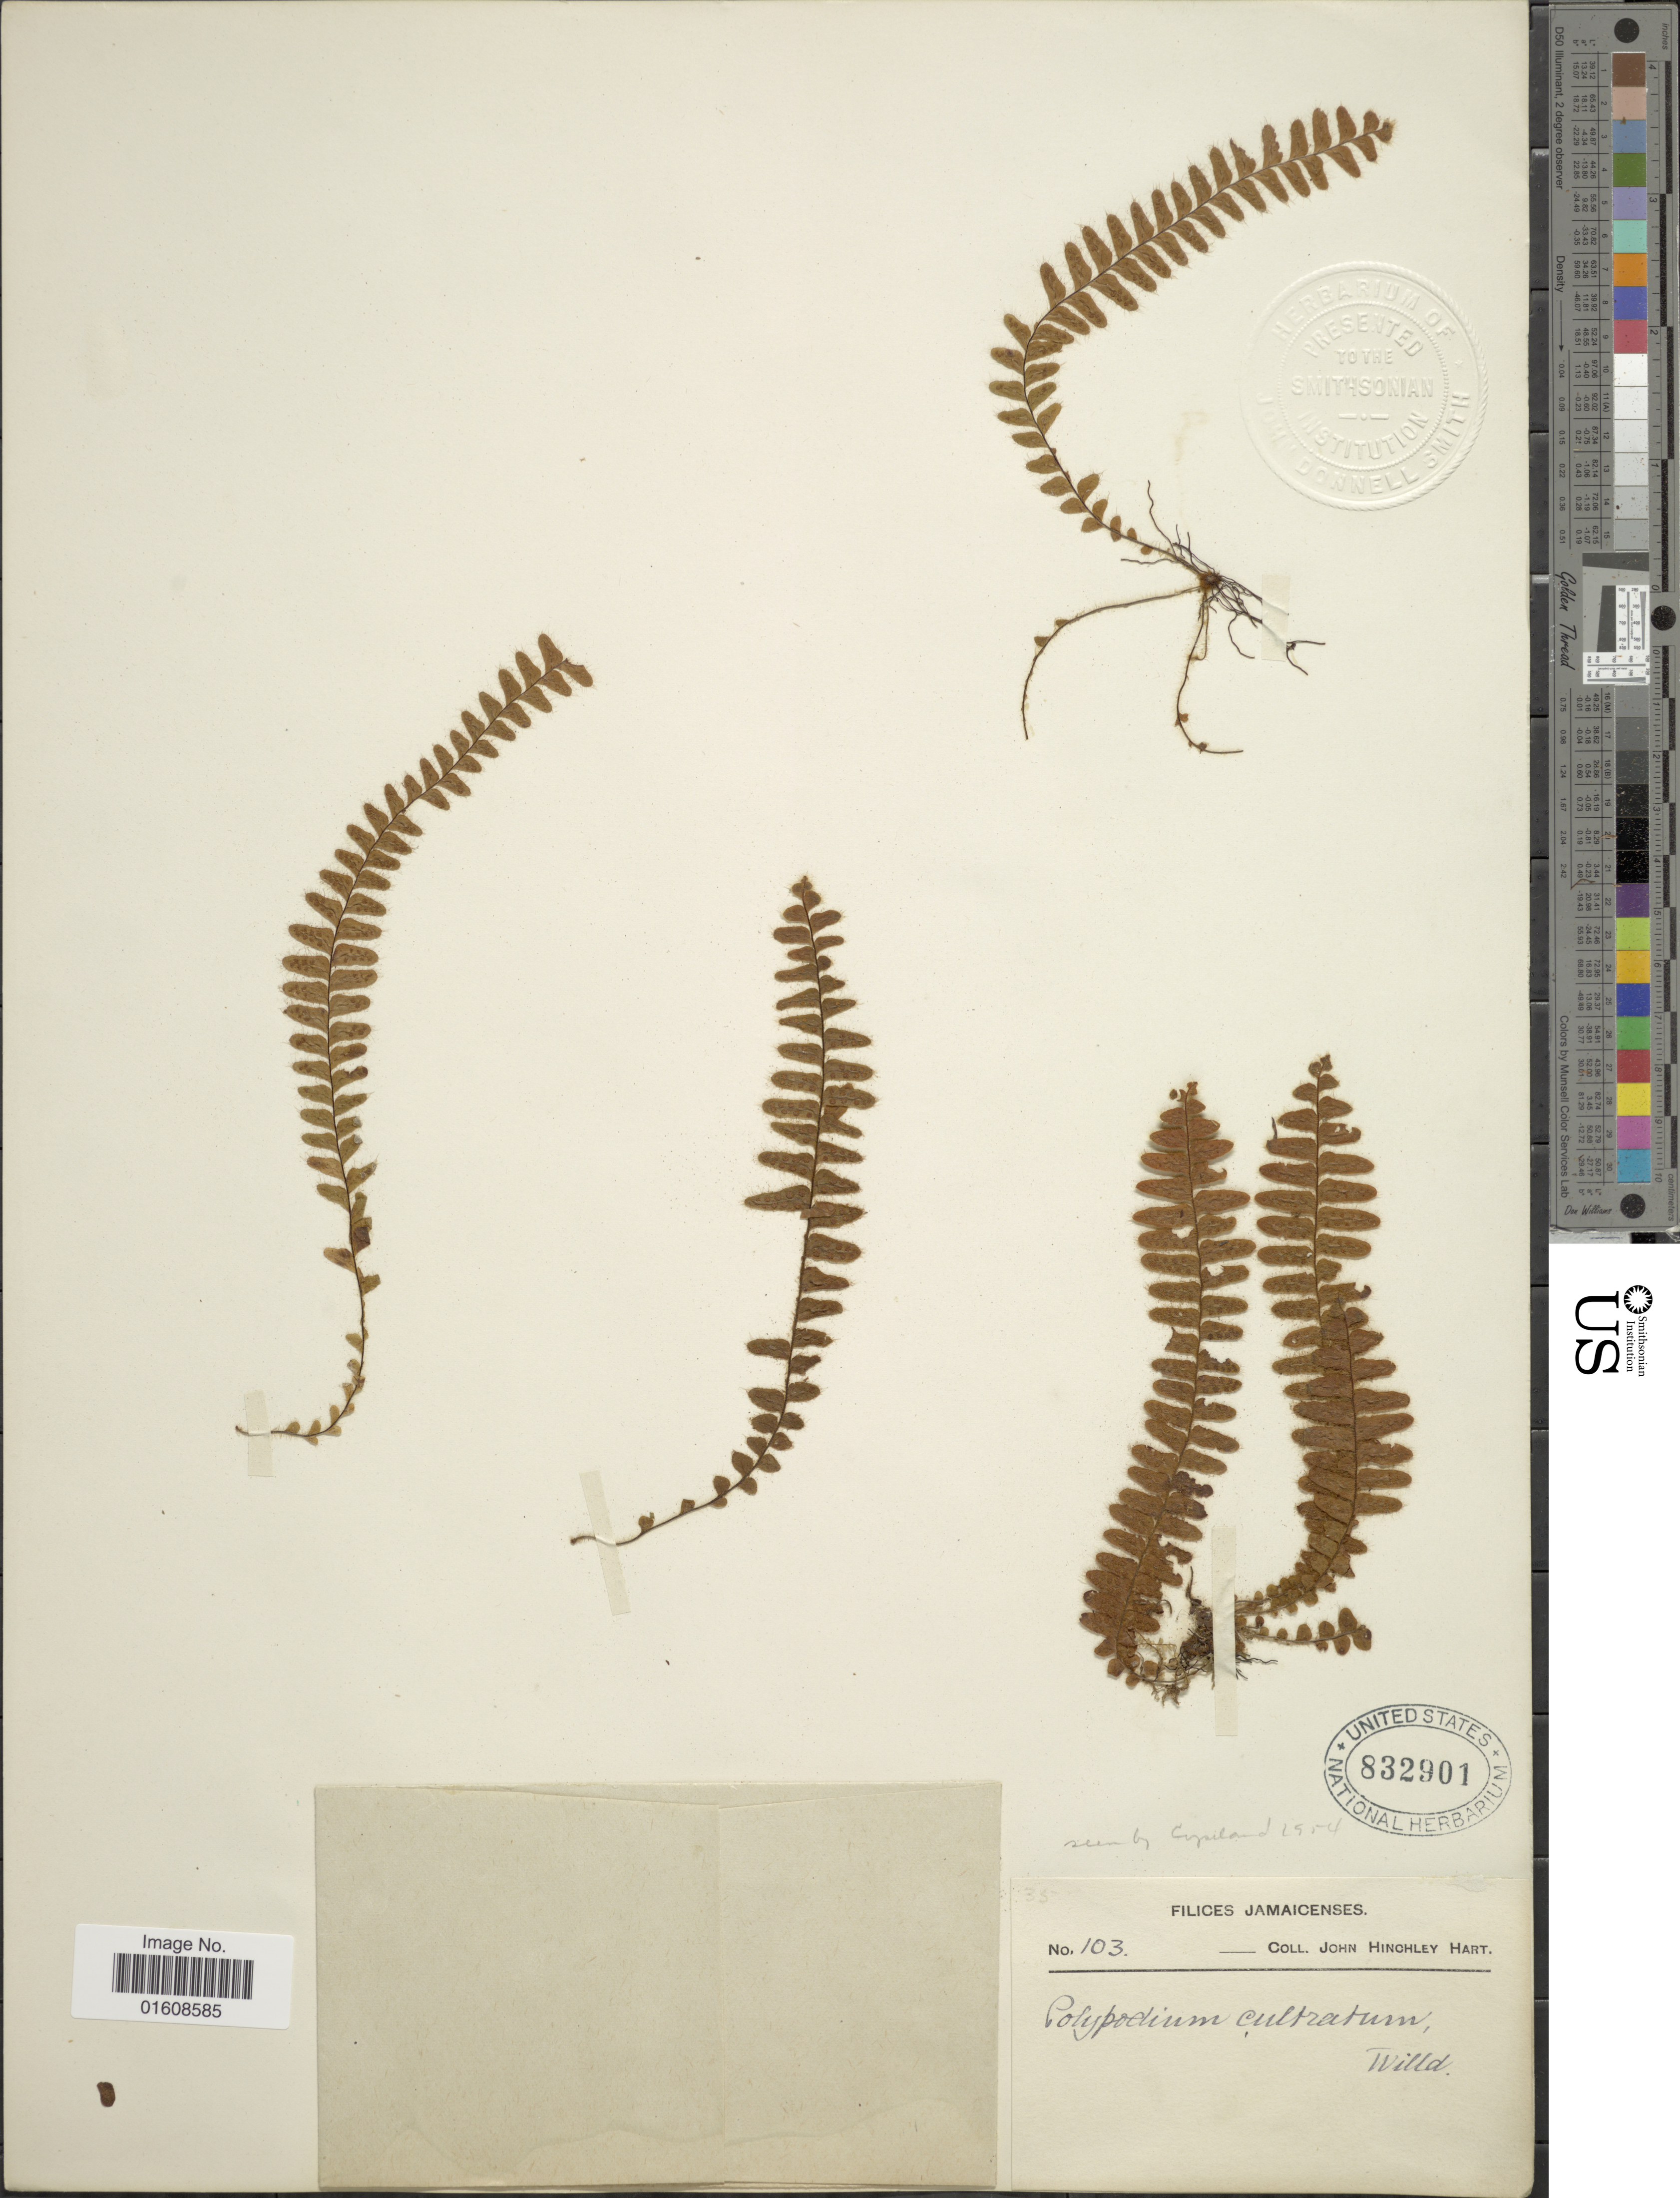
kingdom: Plantae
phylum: Tracheophyta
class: Polypodiopsida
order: Polypodiales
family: Polypodiaceae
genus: Alansmia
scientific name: Alansmia cultrata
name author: (Bory ex Willd.) Moguel & M. Kessler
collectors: J. H. Hart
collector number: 103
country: Jamaica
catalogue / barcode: US 832901